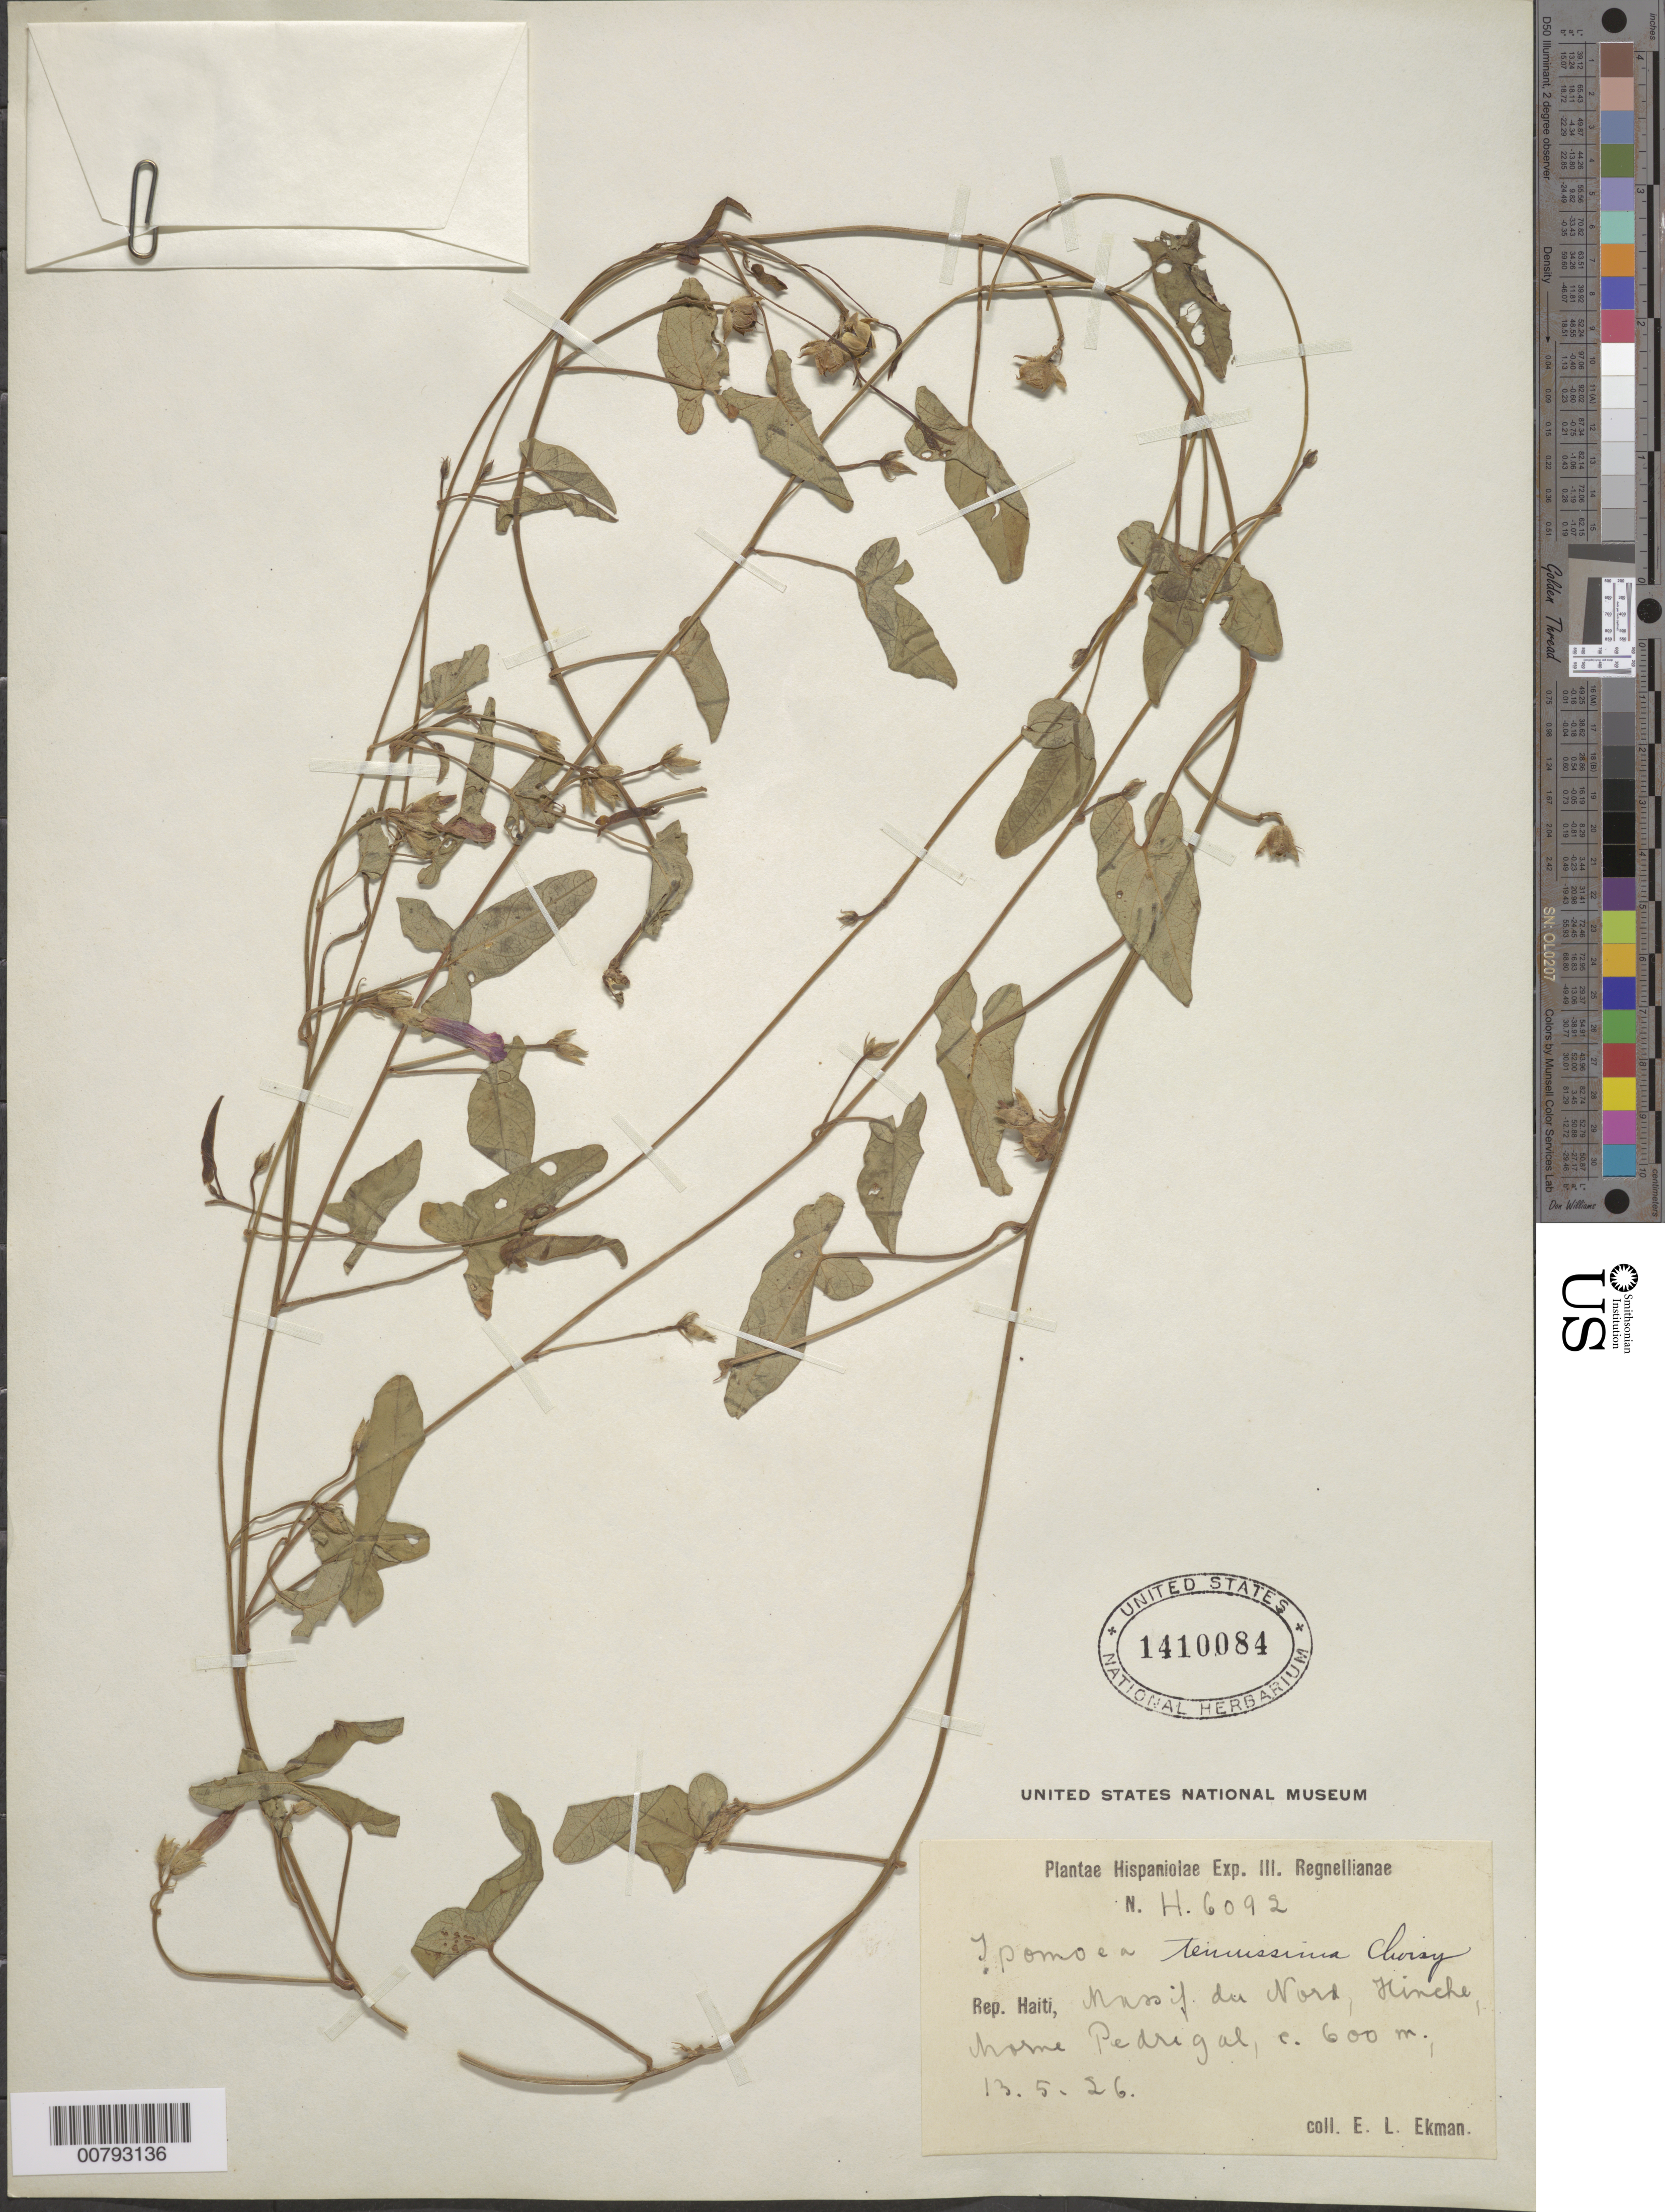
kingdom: Plantae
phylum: Tracheophyta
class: Magnoliopsida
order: Solanales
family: Convolvulaceae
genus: Ipomoea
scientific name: Ipomoea tenuissima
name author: Choisy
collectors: E. L. Ekman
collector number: H 6092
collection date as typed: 13 May 1926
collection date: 1926-05-13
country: Haiti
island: Hispaniola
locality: Massif du Nord, Hinche, Morne Pedregal.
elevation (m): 600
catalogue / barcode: US 1410084